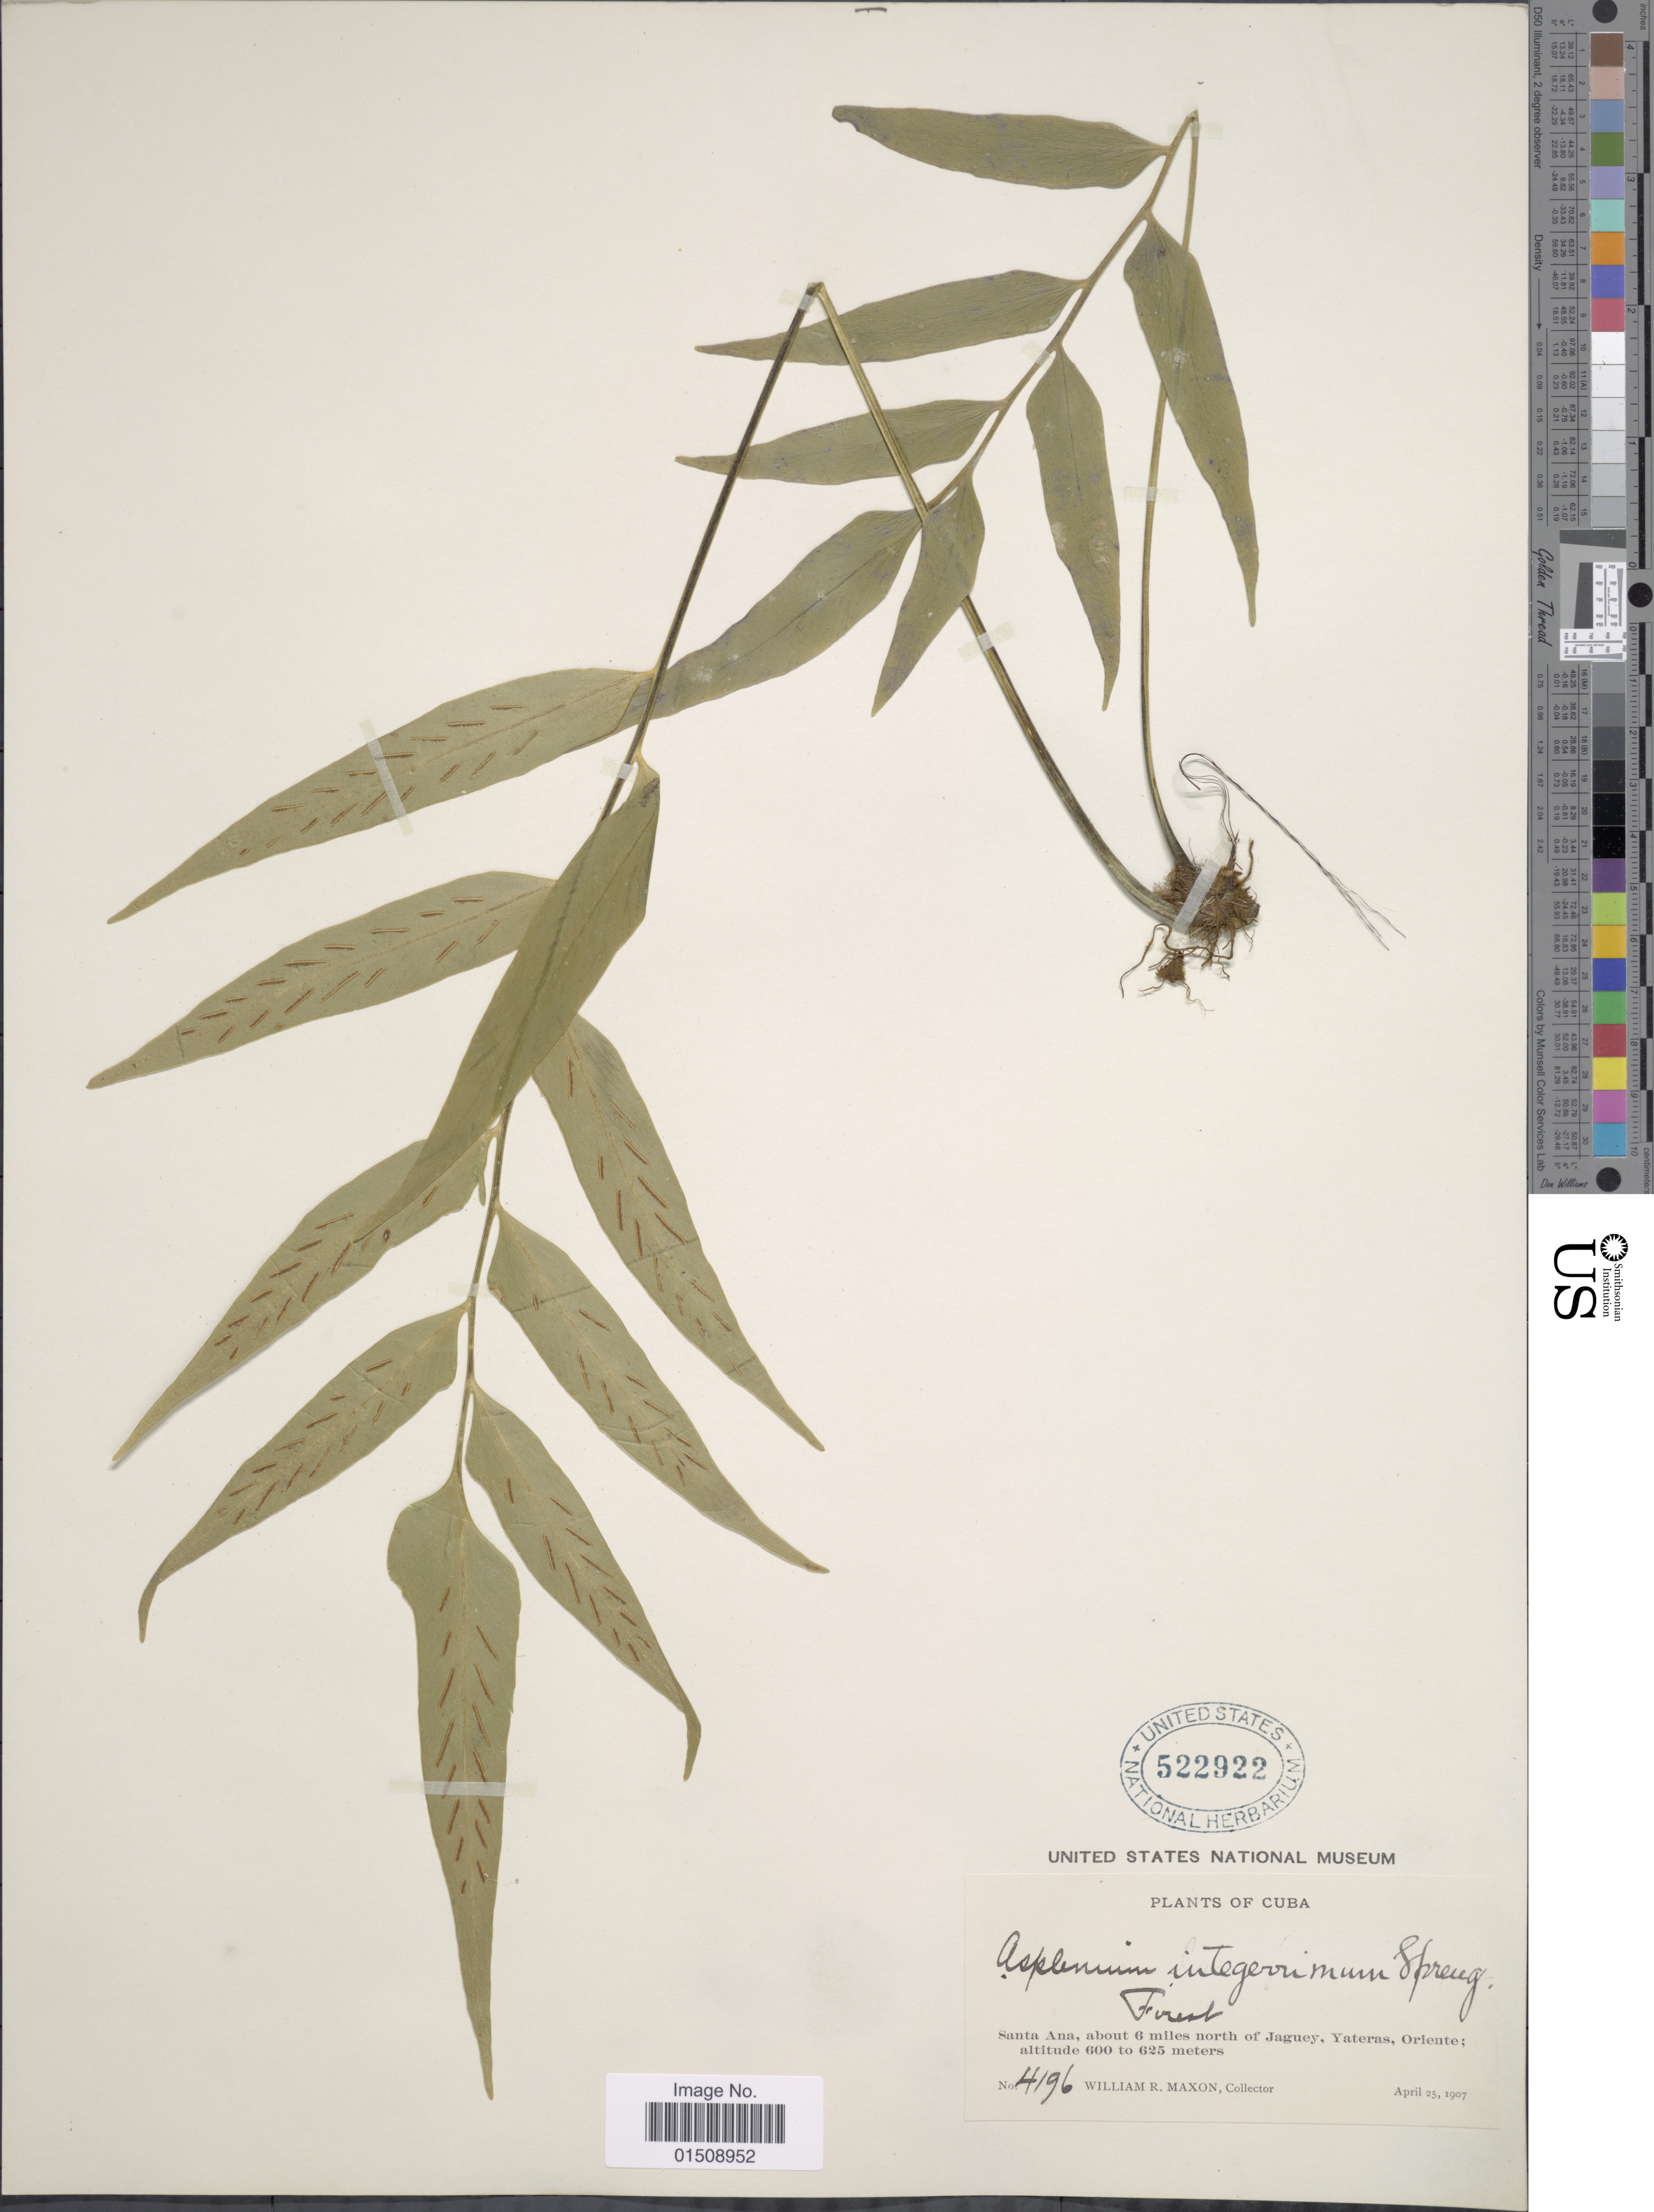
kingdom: Plantae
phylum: Tracheophyta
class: Polypodiopsida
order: Polypodiales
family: Aspleniaceae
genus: Asplenium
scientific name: Asplenium juglandifolium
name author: Lam.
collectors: W. R. Maxon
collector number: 4196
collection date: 1907-04-25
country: Cuba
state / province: Oriente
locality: Santa Ana, about 6 miles north of Jaguey, Yateras, Oriente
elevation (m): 600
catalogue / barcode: US 522922